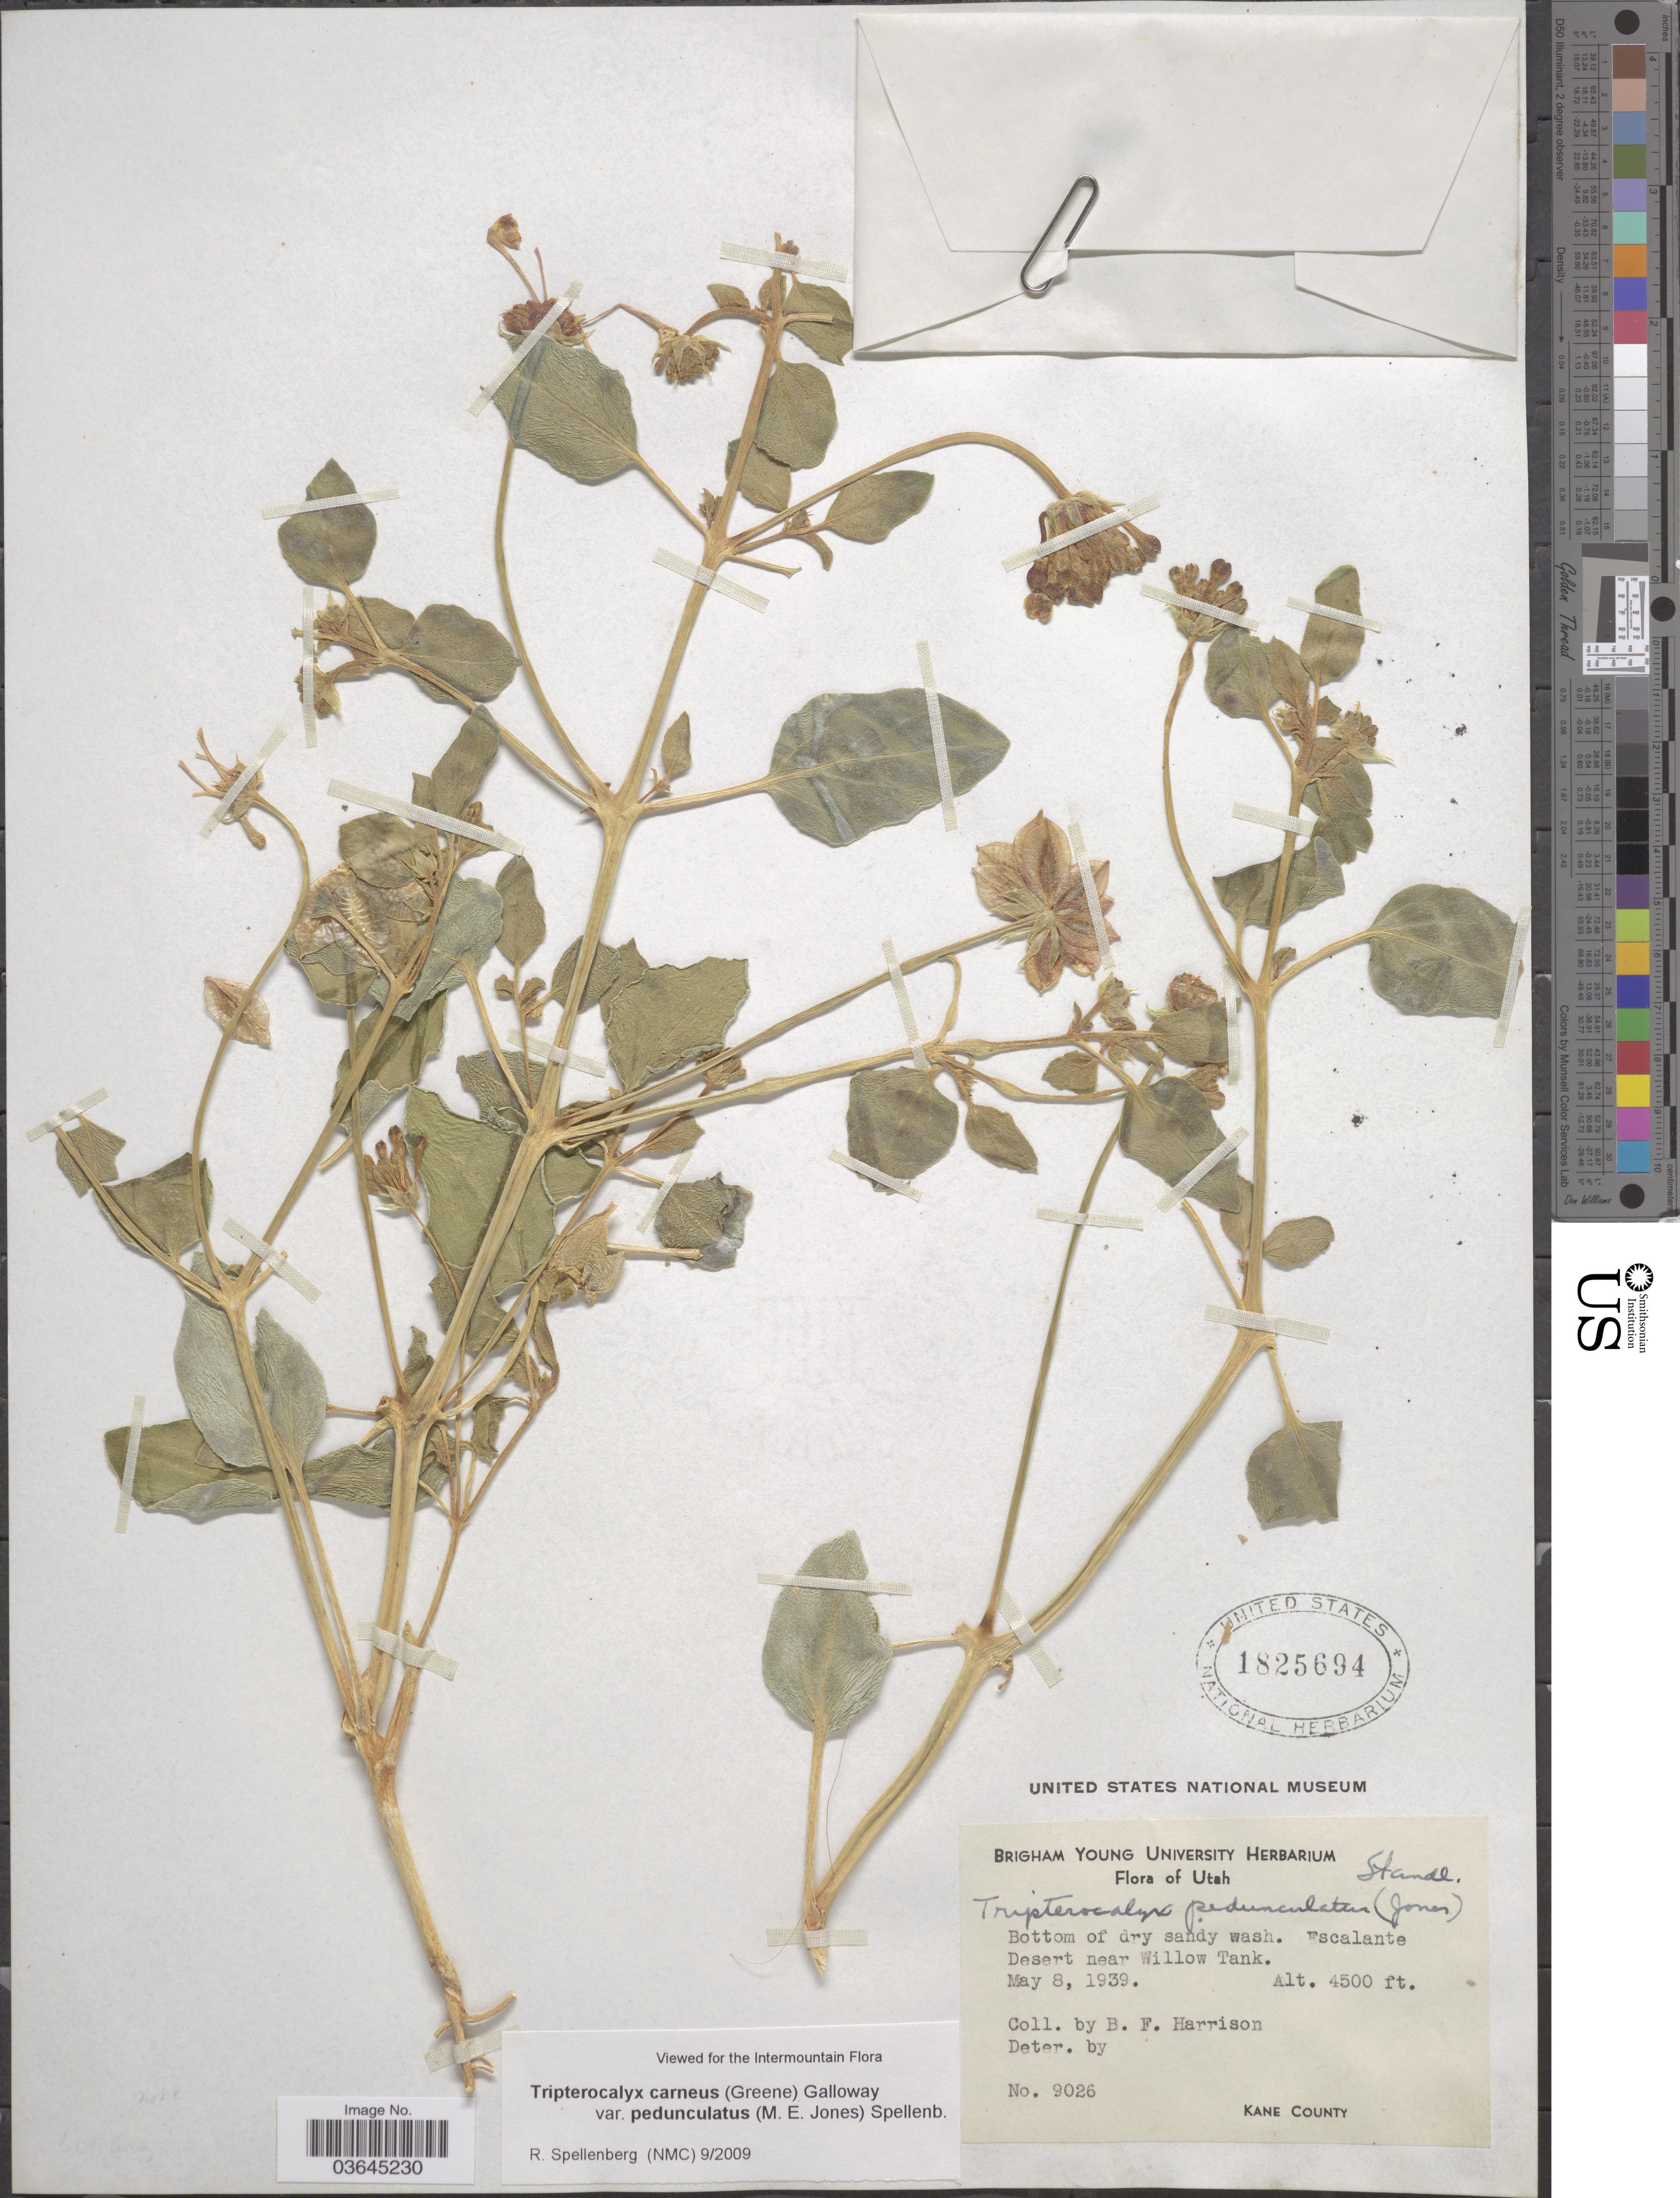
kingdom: Plantae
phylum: Tracheophyta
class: Magnoliopsida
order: Caryophyllales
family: Nyctaginaceae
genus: Tripterocalyx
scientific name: Tripterocalyx carneus var. pedunculatus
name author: (M.E. Jones) Spellenb.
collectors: B. F. Harrison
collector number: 9026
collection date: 1939-05-08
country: United States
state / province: Utah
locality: Escalante Desert near Willow Tank. Kane County.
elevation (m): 1372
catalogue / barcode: US 1825694